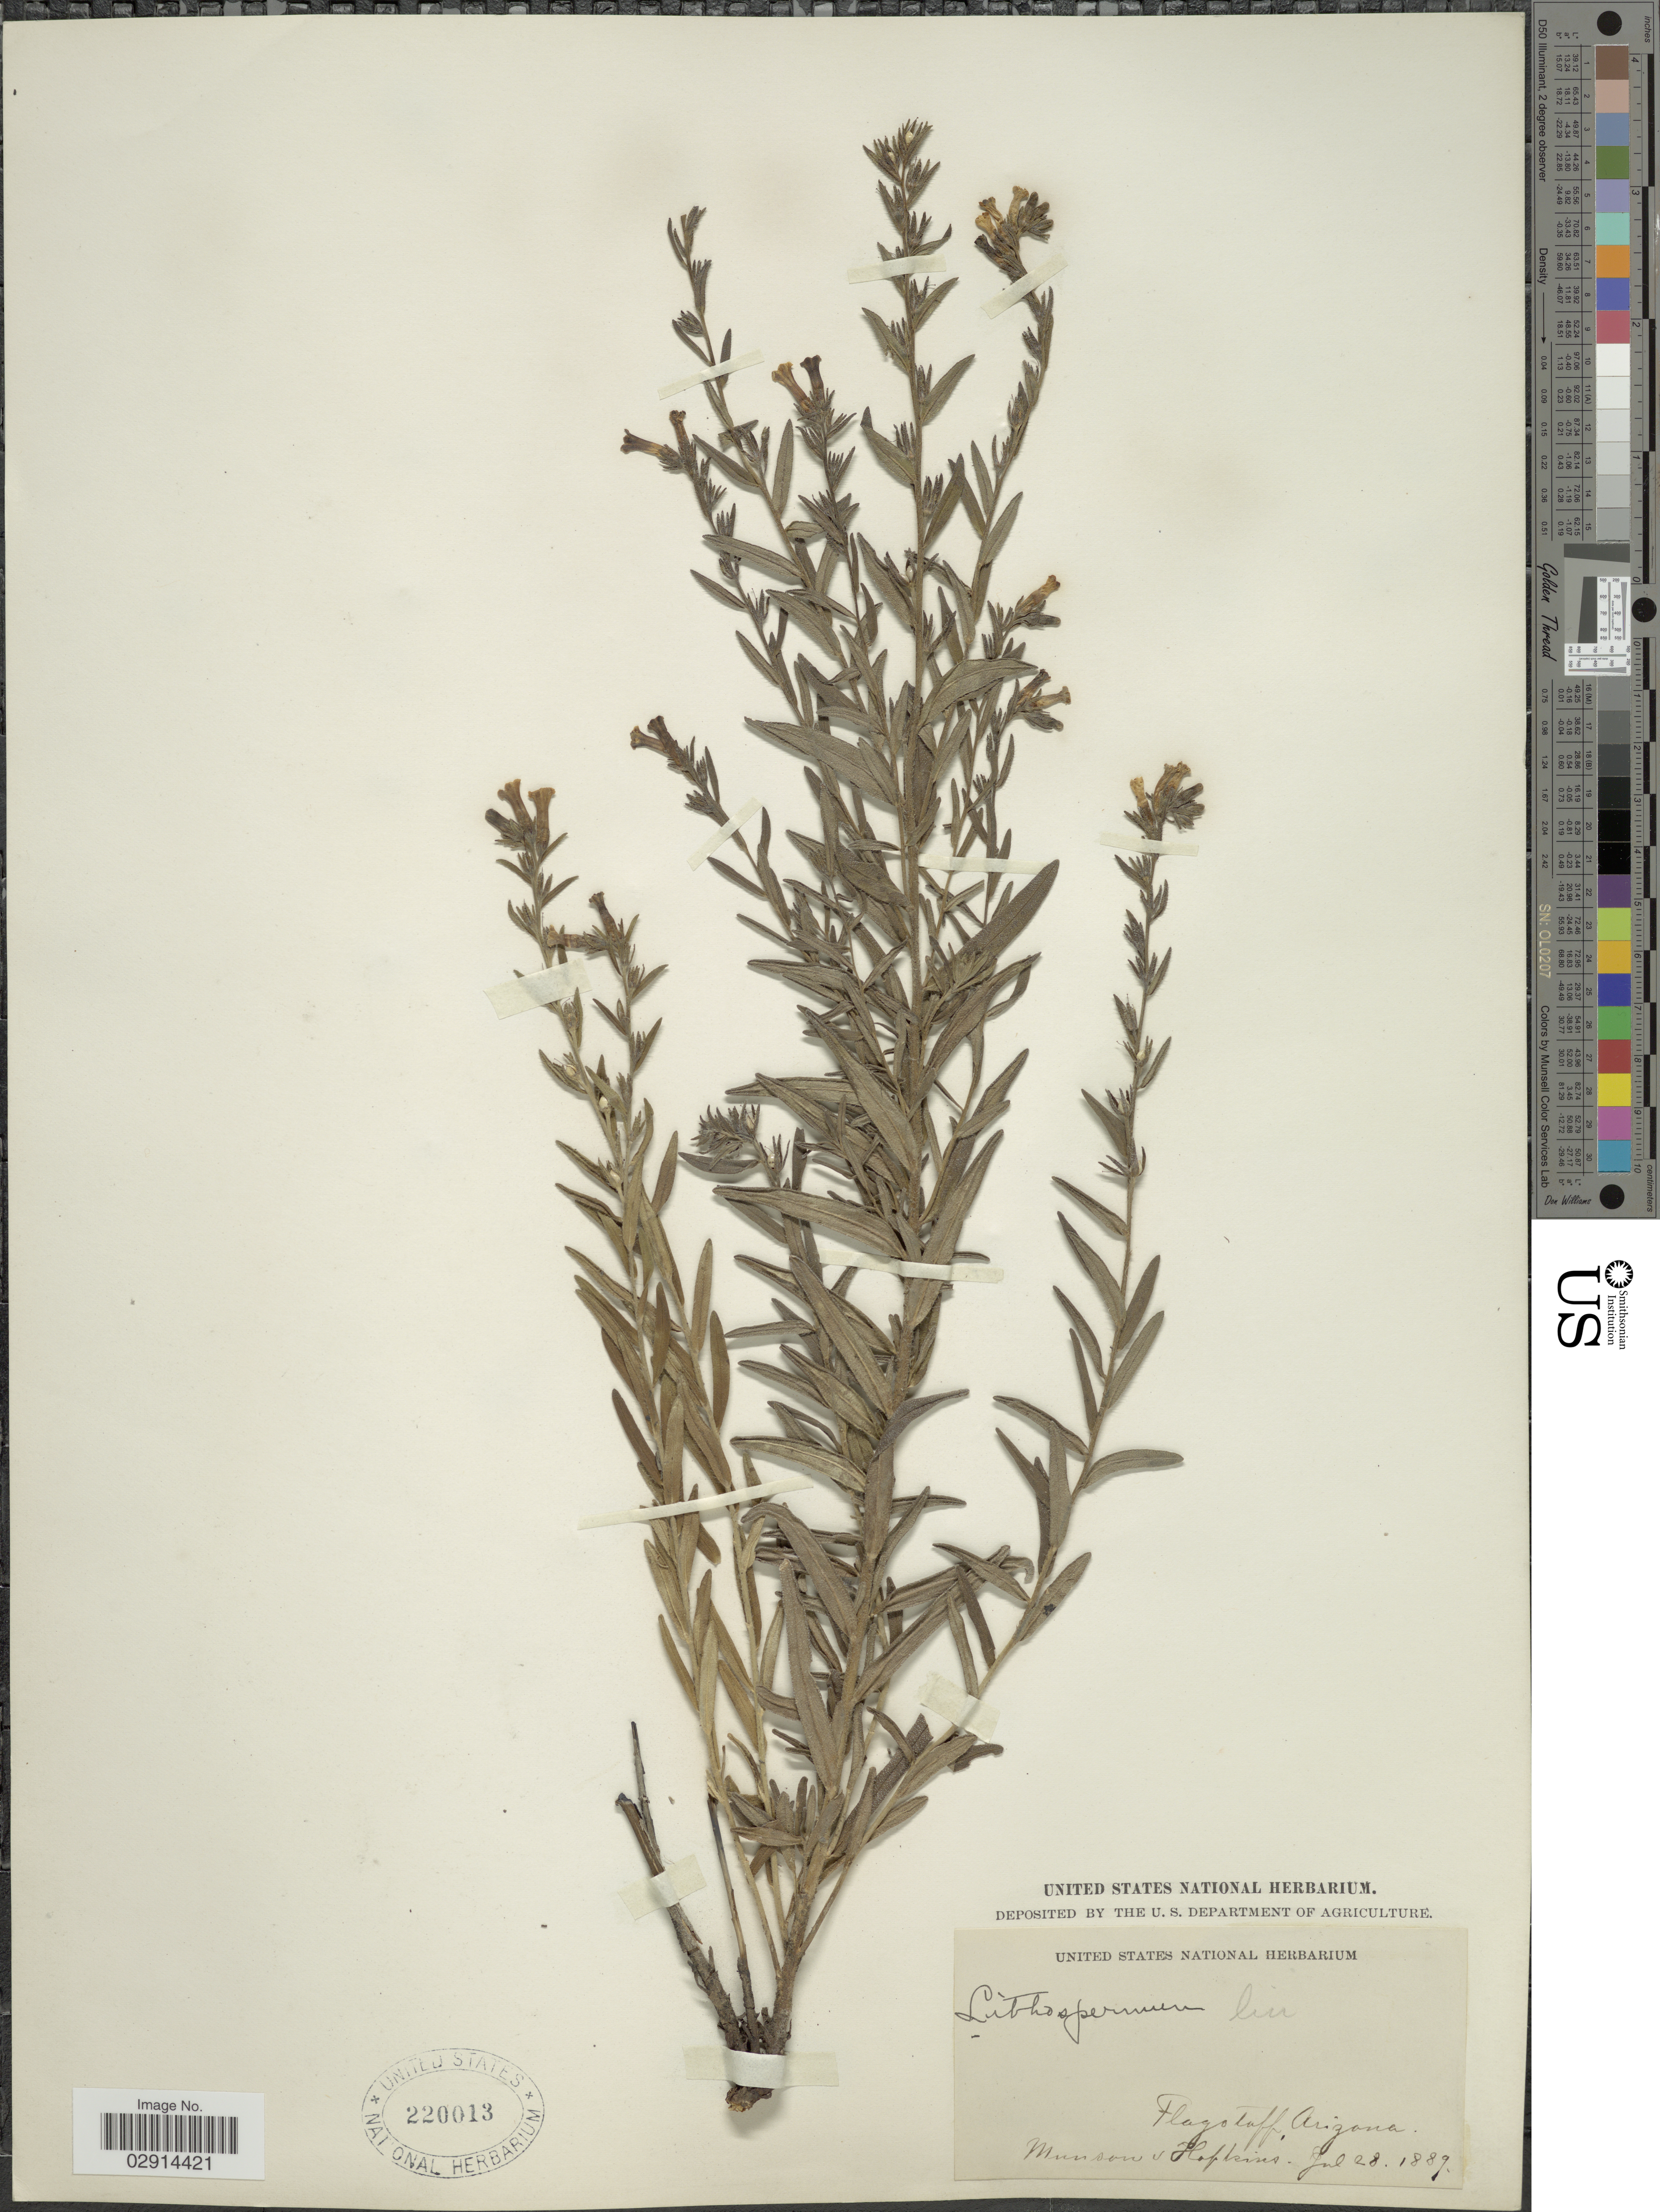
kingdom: Plantae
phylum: Tracheophyta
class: Magnoliopsida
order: Boraginales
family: Boraginaceae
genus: Lithospermum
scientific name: Lithospermum multiflorum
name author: Torr. ex A. Gray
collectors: M. Hopkins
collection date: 1889-07-28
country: United States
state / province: Arizona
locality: Flagstaff.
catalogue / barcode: US 220013